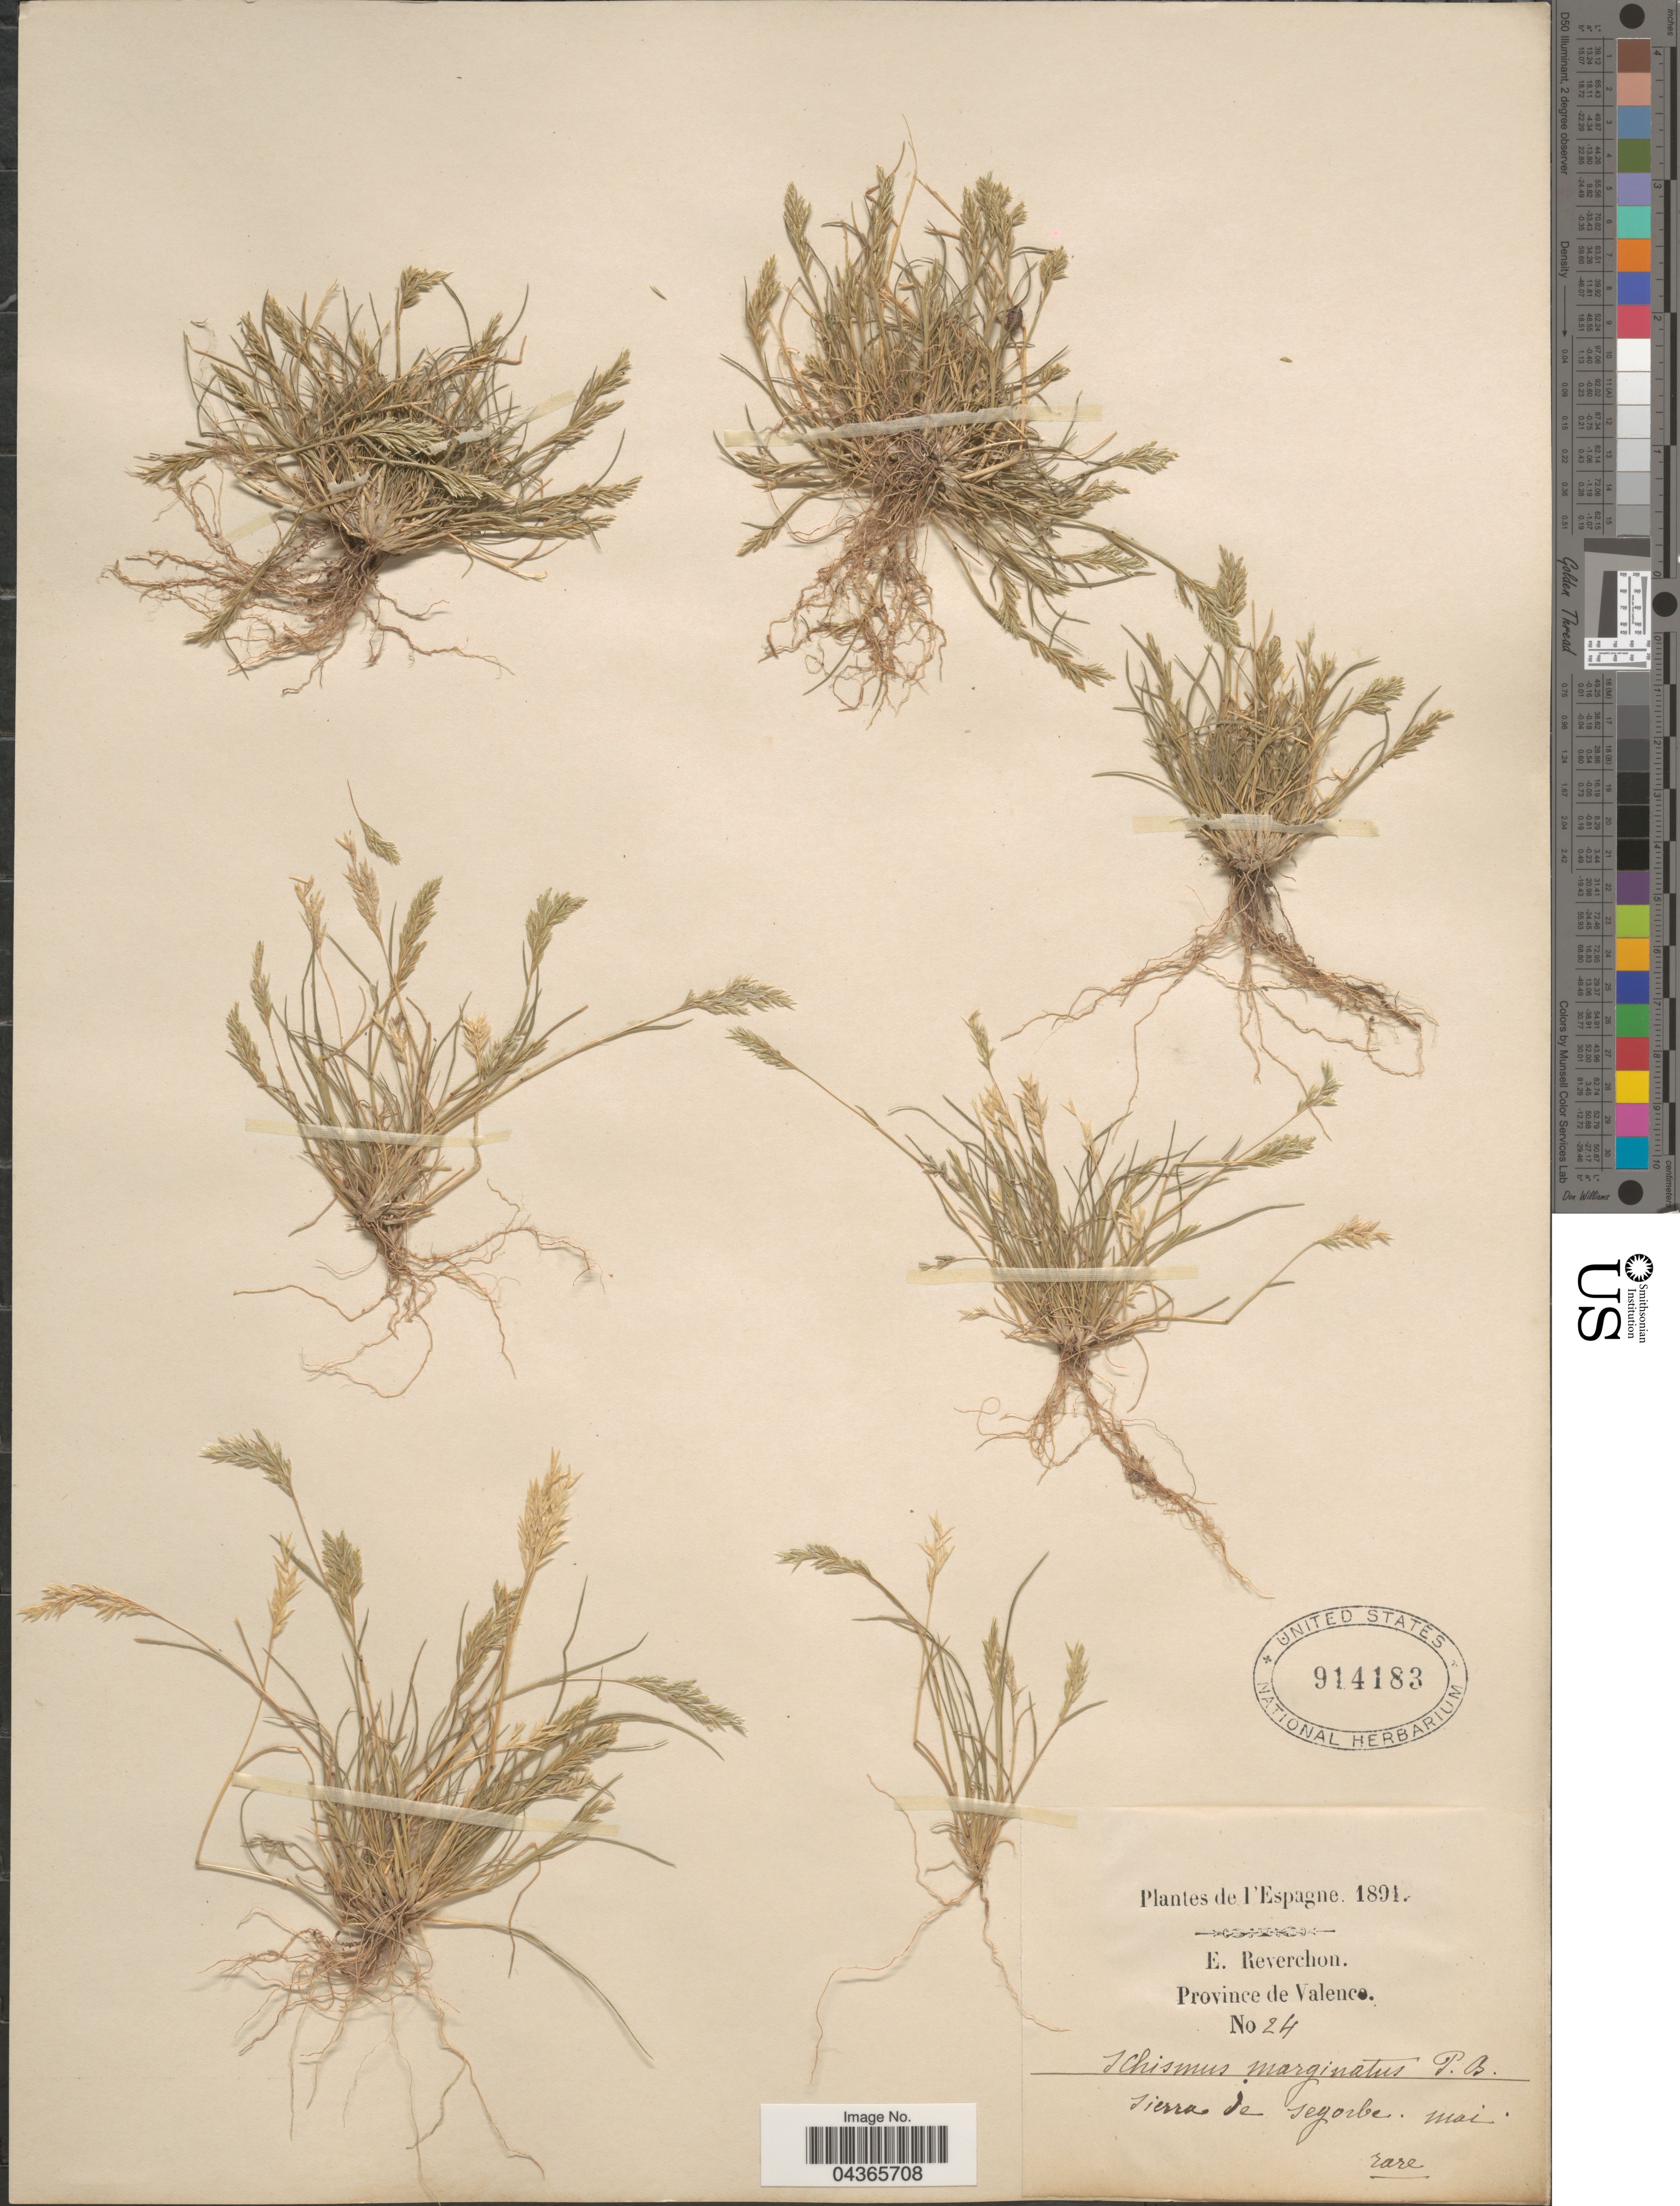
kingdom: Plantae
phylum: Tracheophyta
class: Liliopsida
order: Poales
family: Poaceae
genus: Schismus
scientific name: Schismus barbatus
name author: (L.) Thell.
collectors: E. Reverchon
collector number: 24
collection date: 1891-05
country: Spain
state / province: Valenciana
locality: L'Espagne. Province de Valence. Sierra de Segorbe.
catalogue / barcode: US 914183